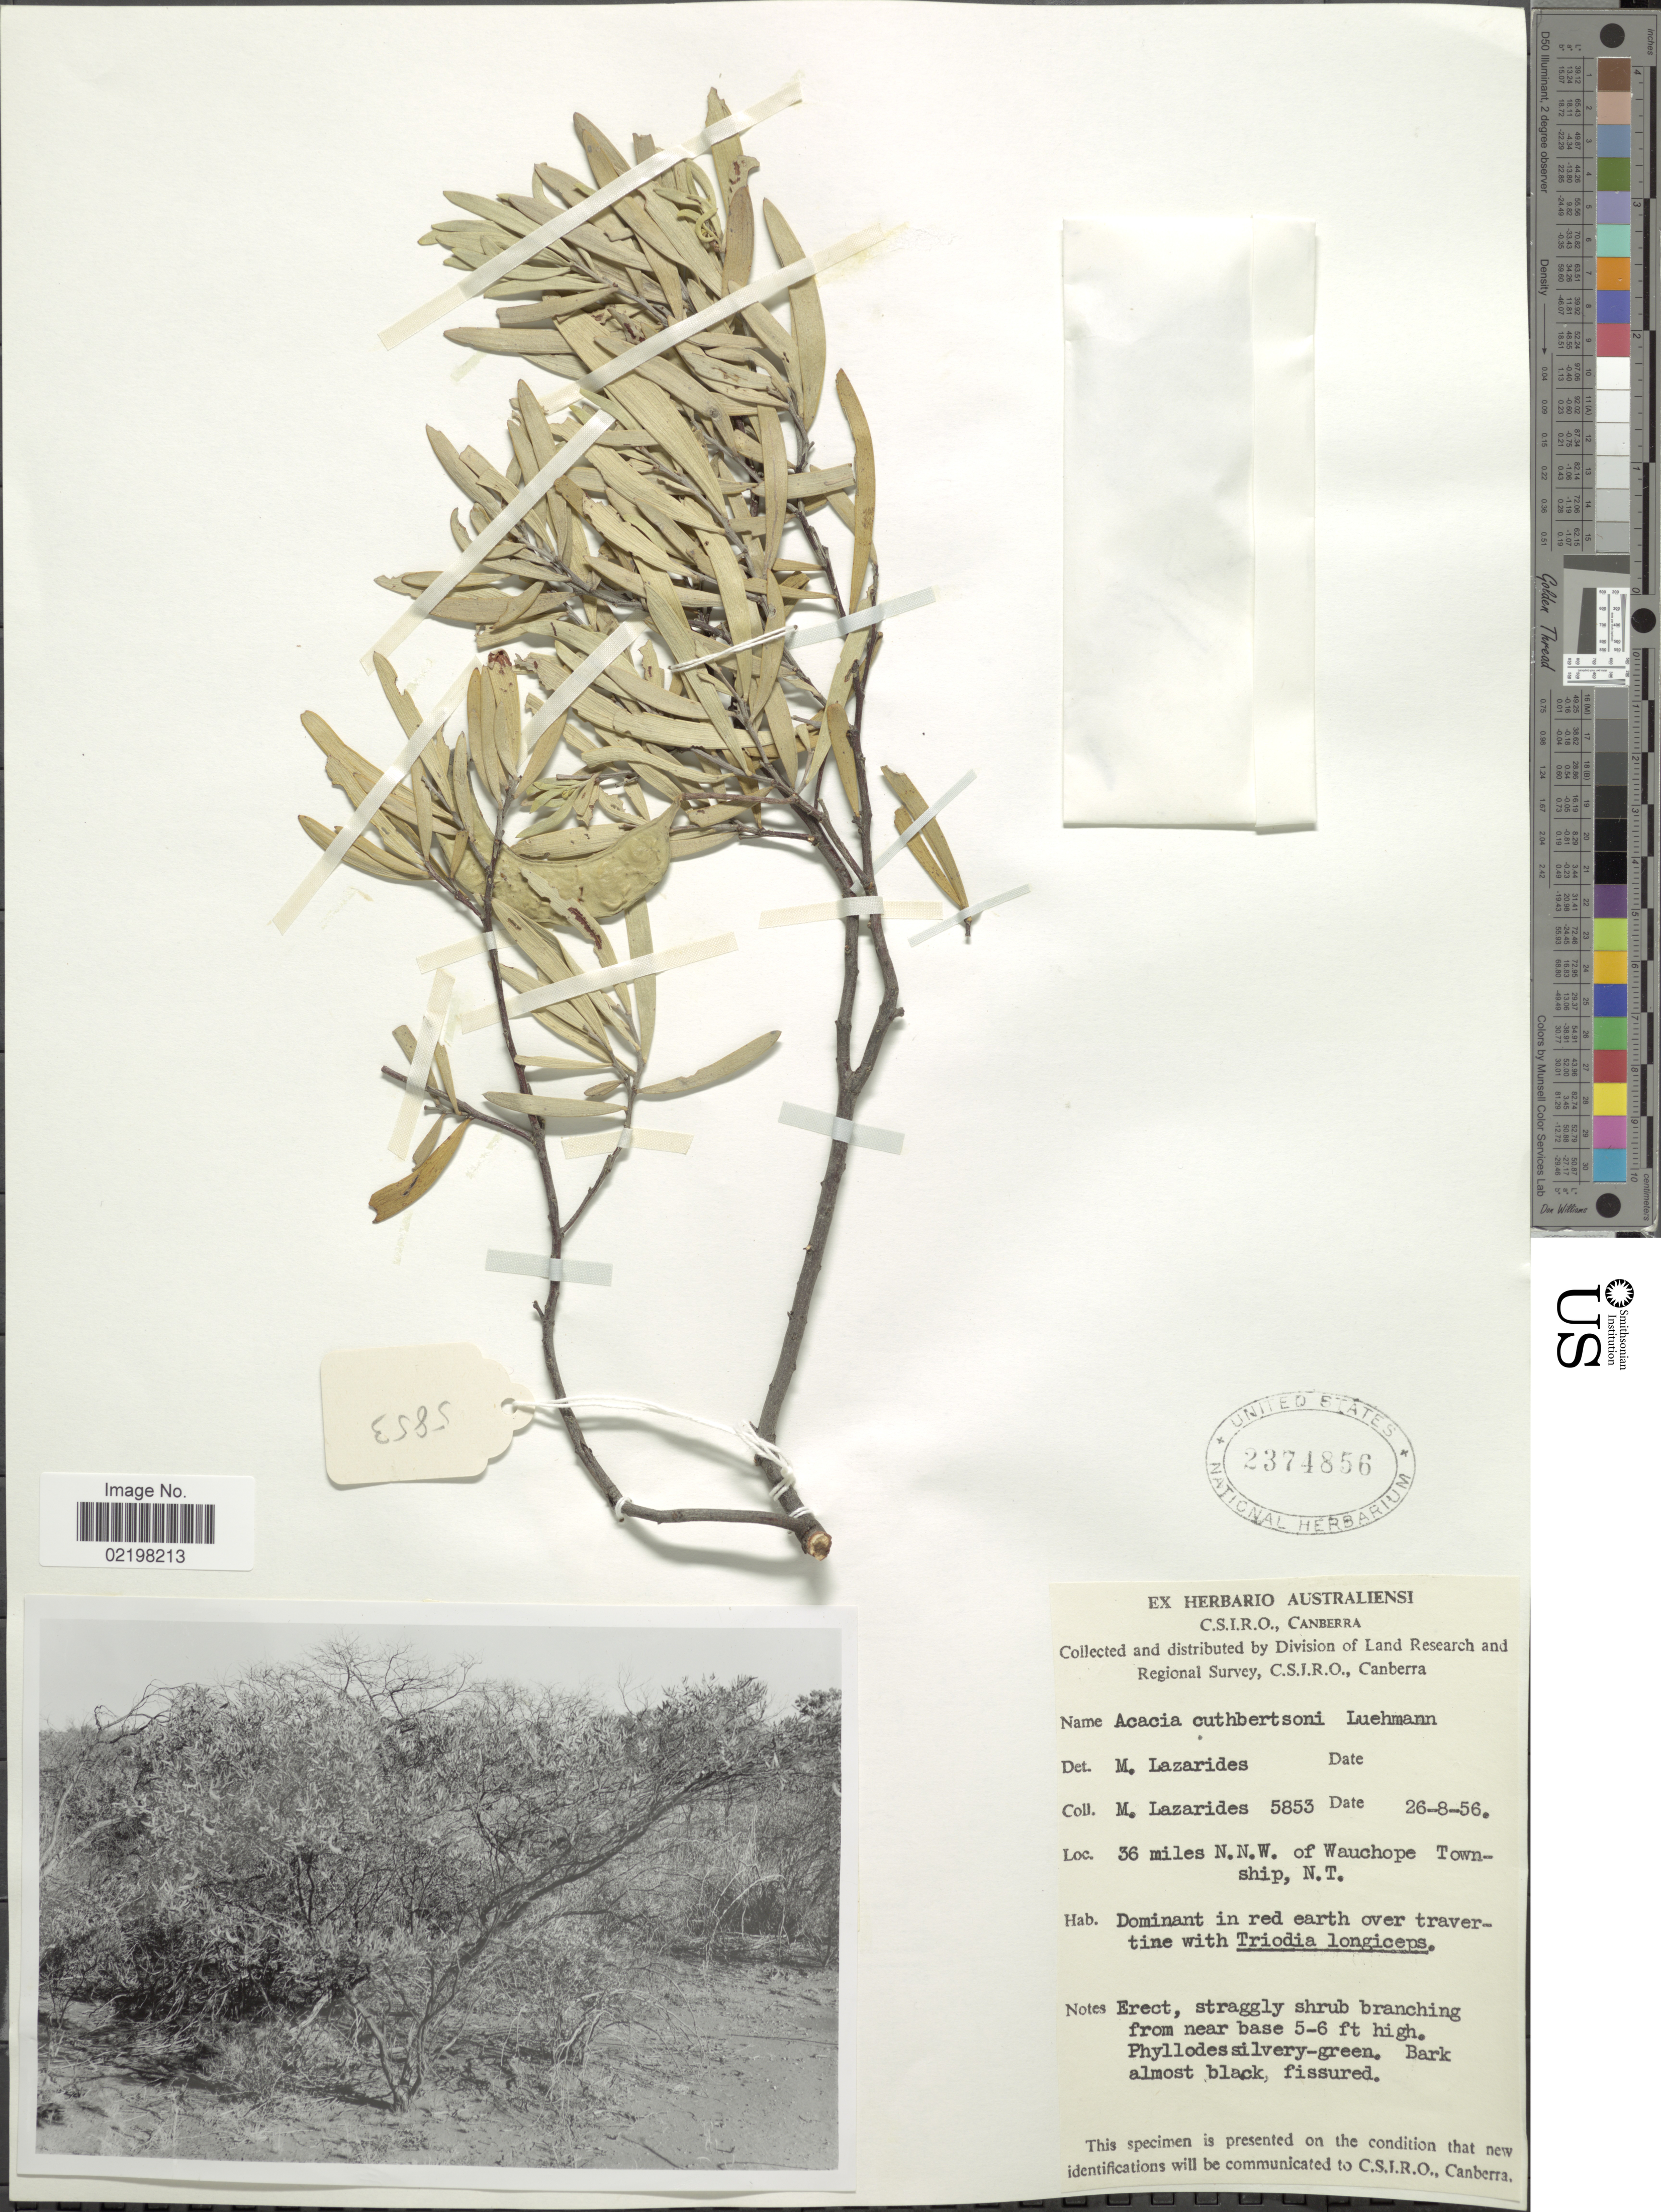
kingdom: Plantae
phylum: Tracheophyta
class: Magnoliopsida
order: Fabales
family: Fabaceae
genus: Acacia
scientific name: Acacia cuthbertsoni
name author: Luehm.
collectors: M. Lazarides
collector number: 5853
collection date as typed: Transcribed d/m/y: 26/8/56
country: Australia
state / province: Northern Territory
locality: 36 miles N.N.W. of Wauchope Township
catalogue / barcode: US 2374856